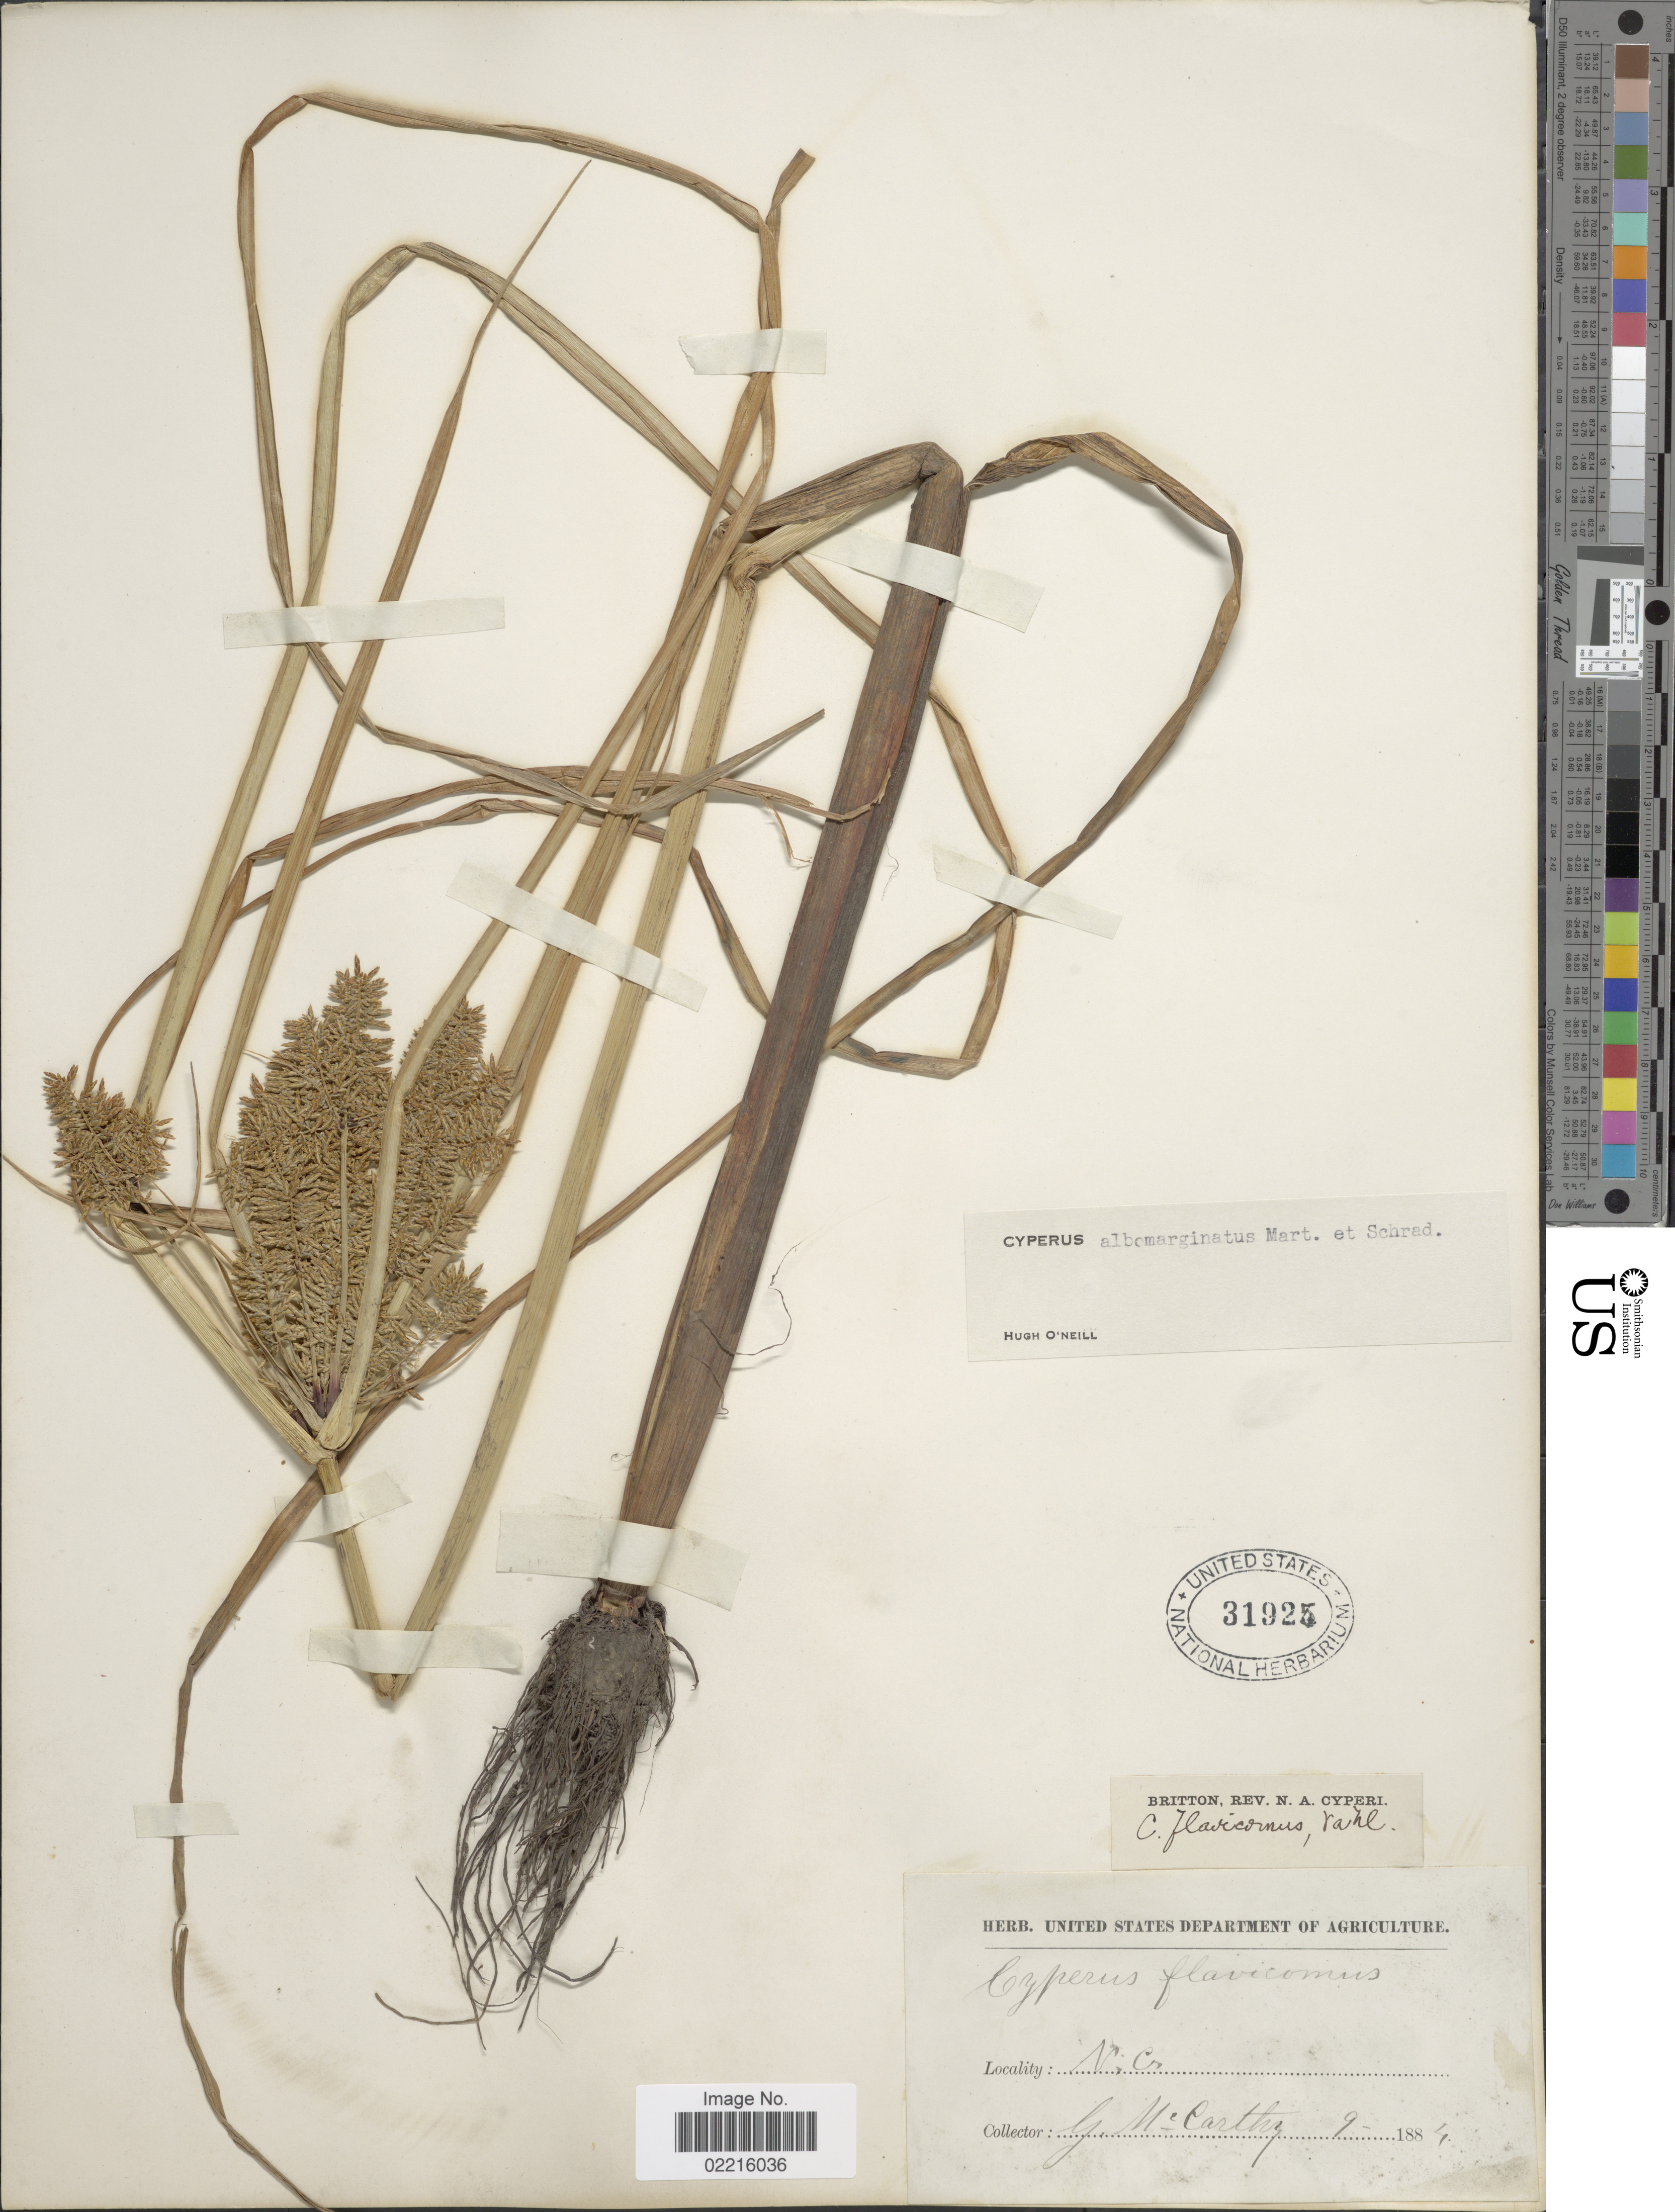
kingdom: Plantae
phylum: Tracheophyta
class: Liliopsida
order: Poales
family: Cyperaceae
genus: Cyperus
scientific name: Cyperus flavicomus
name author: Michx.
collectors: G. McCarthy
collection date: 1884-09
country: United States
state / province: North Carolina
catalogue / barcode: US 31925